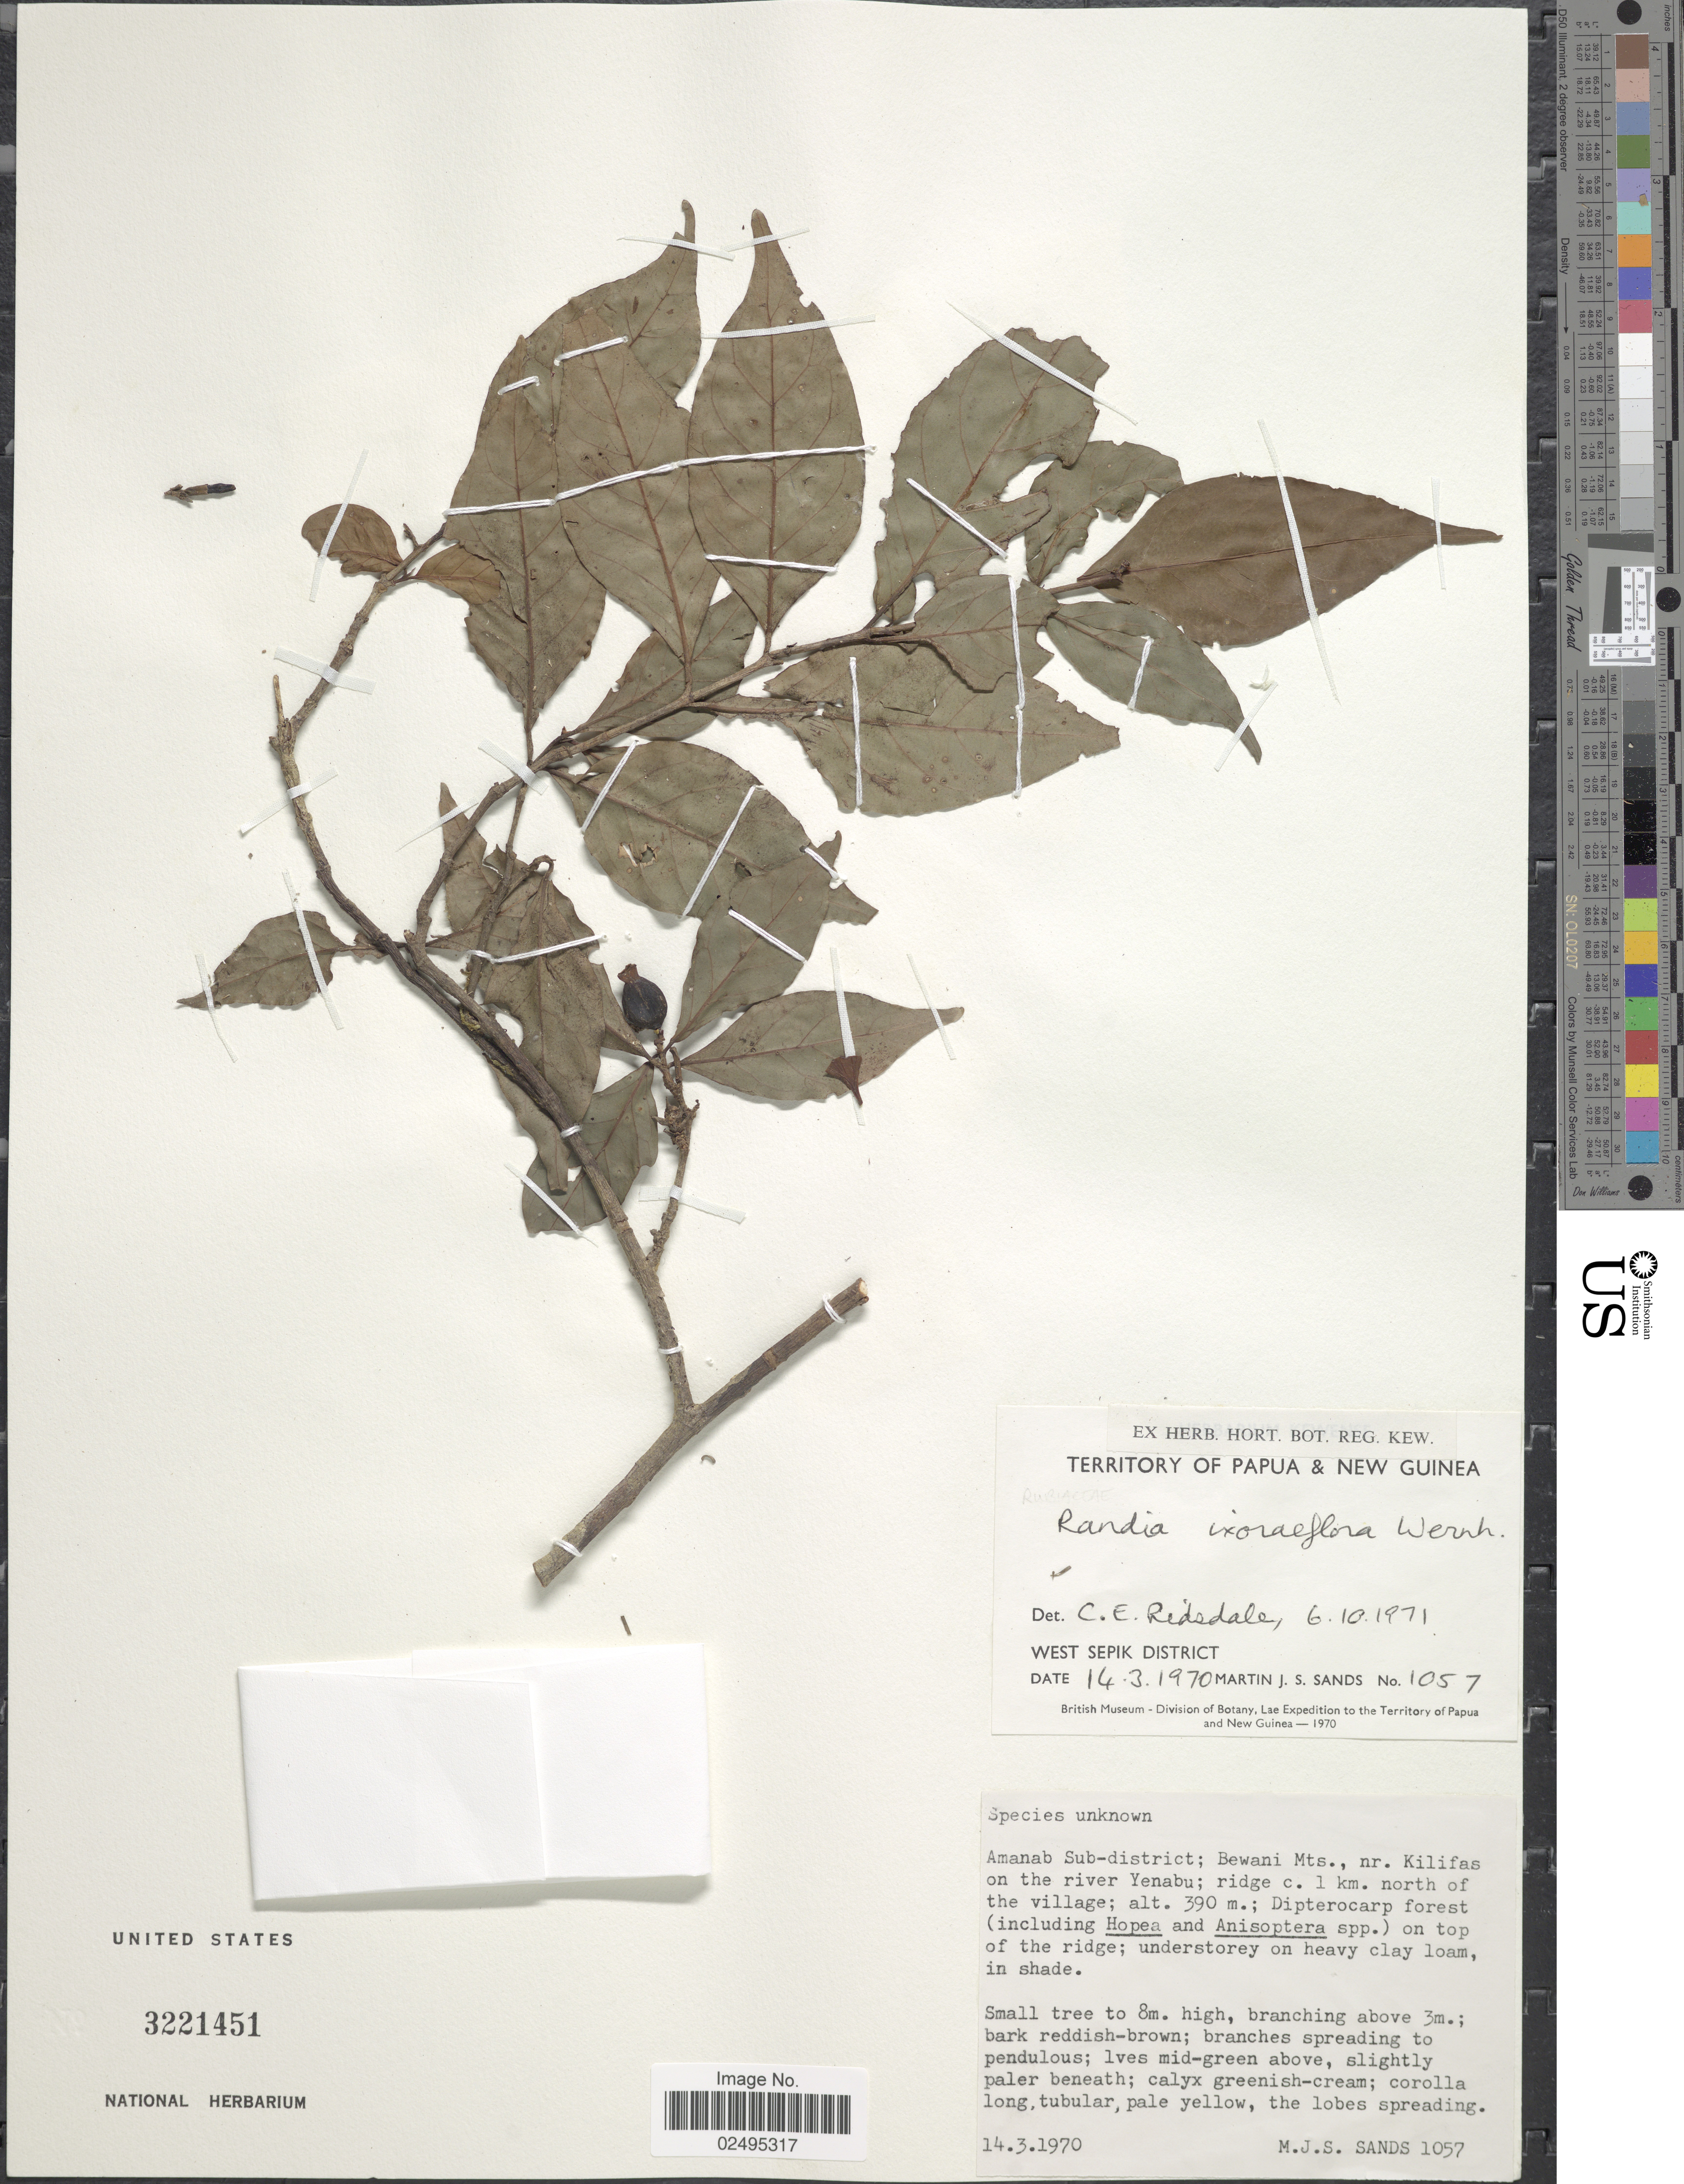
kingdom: Plantae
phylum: Tracheophyta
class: Magnoliopsida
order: Gentianales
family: Rubiaceae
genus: Randia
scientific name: Randia ixoriflora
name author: Wernham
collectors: M. Sands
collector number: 1057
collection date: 1970-03-14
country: Papua New Guinea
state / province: Sandaun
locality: Papua & New Guinea, West Sepik District, Amanab Sub-district: Bewani Mts., nr. Kilifas on the river Yenabu: ridge 1 km. north of the village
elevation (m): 390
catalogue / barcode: US 3221451